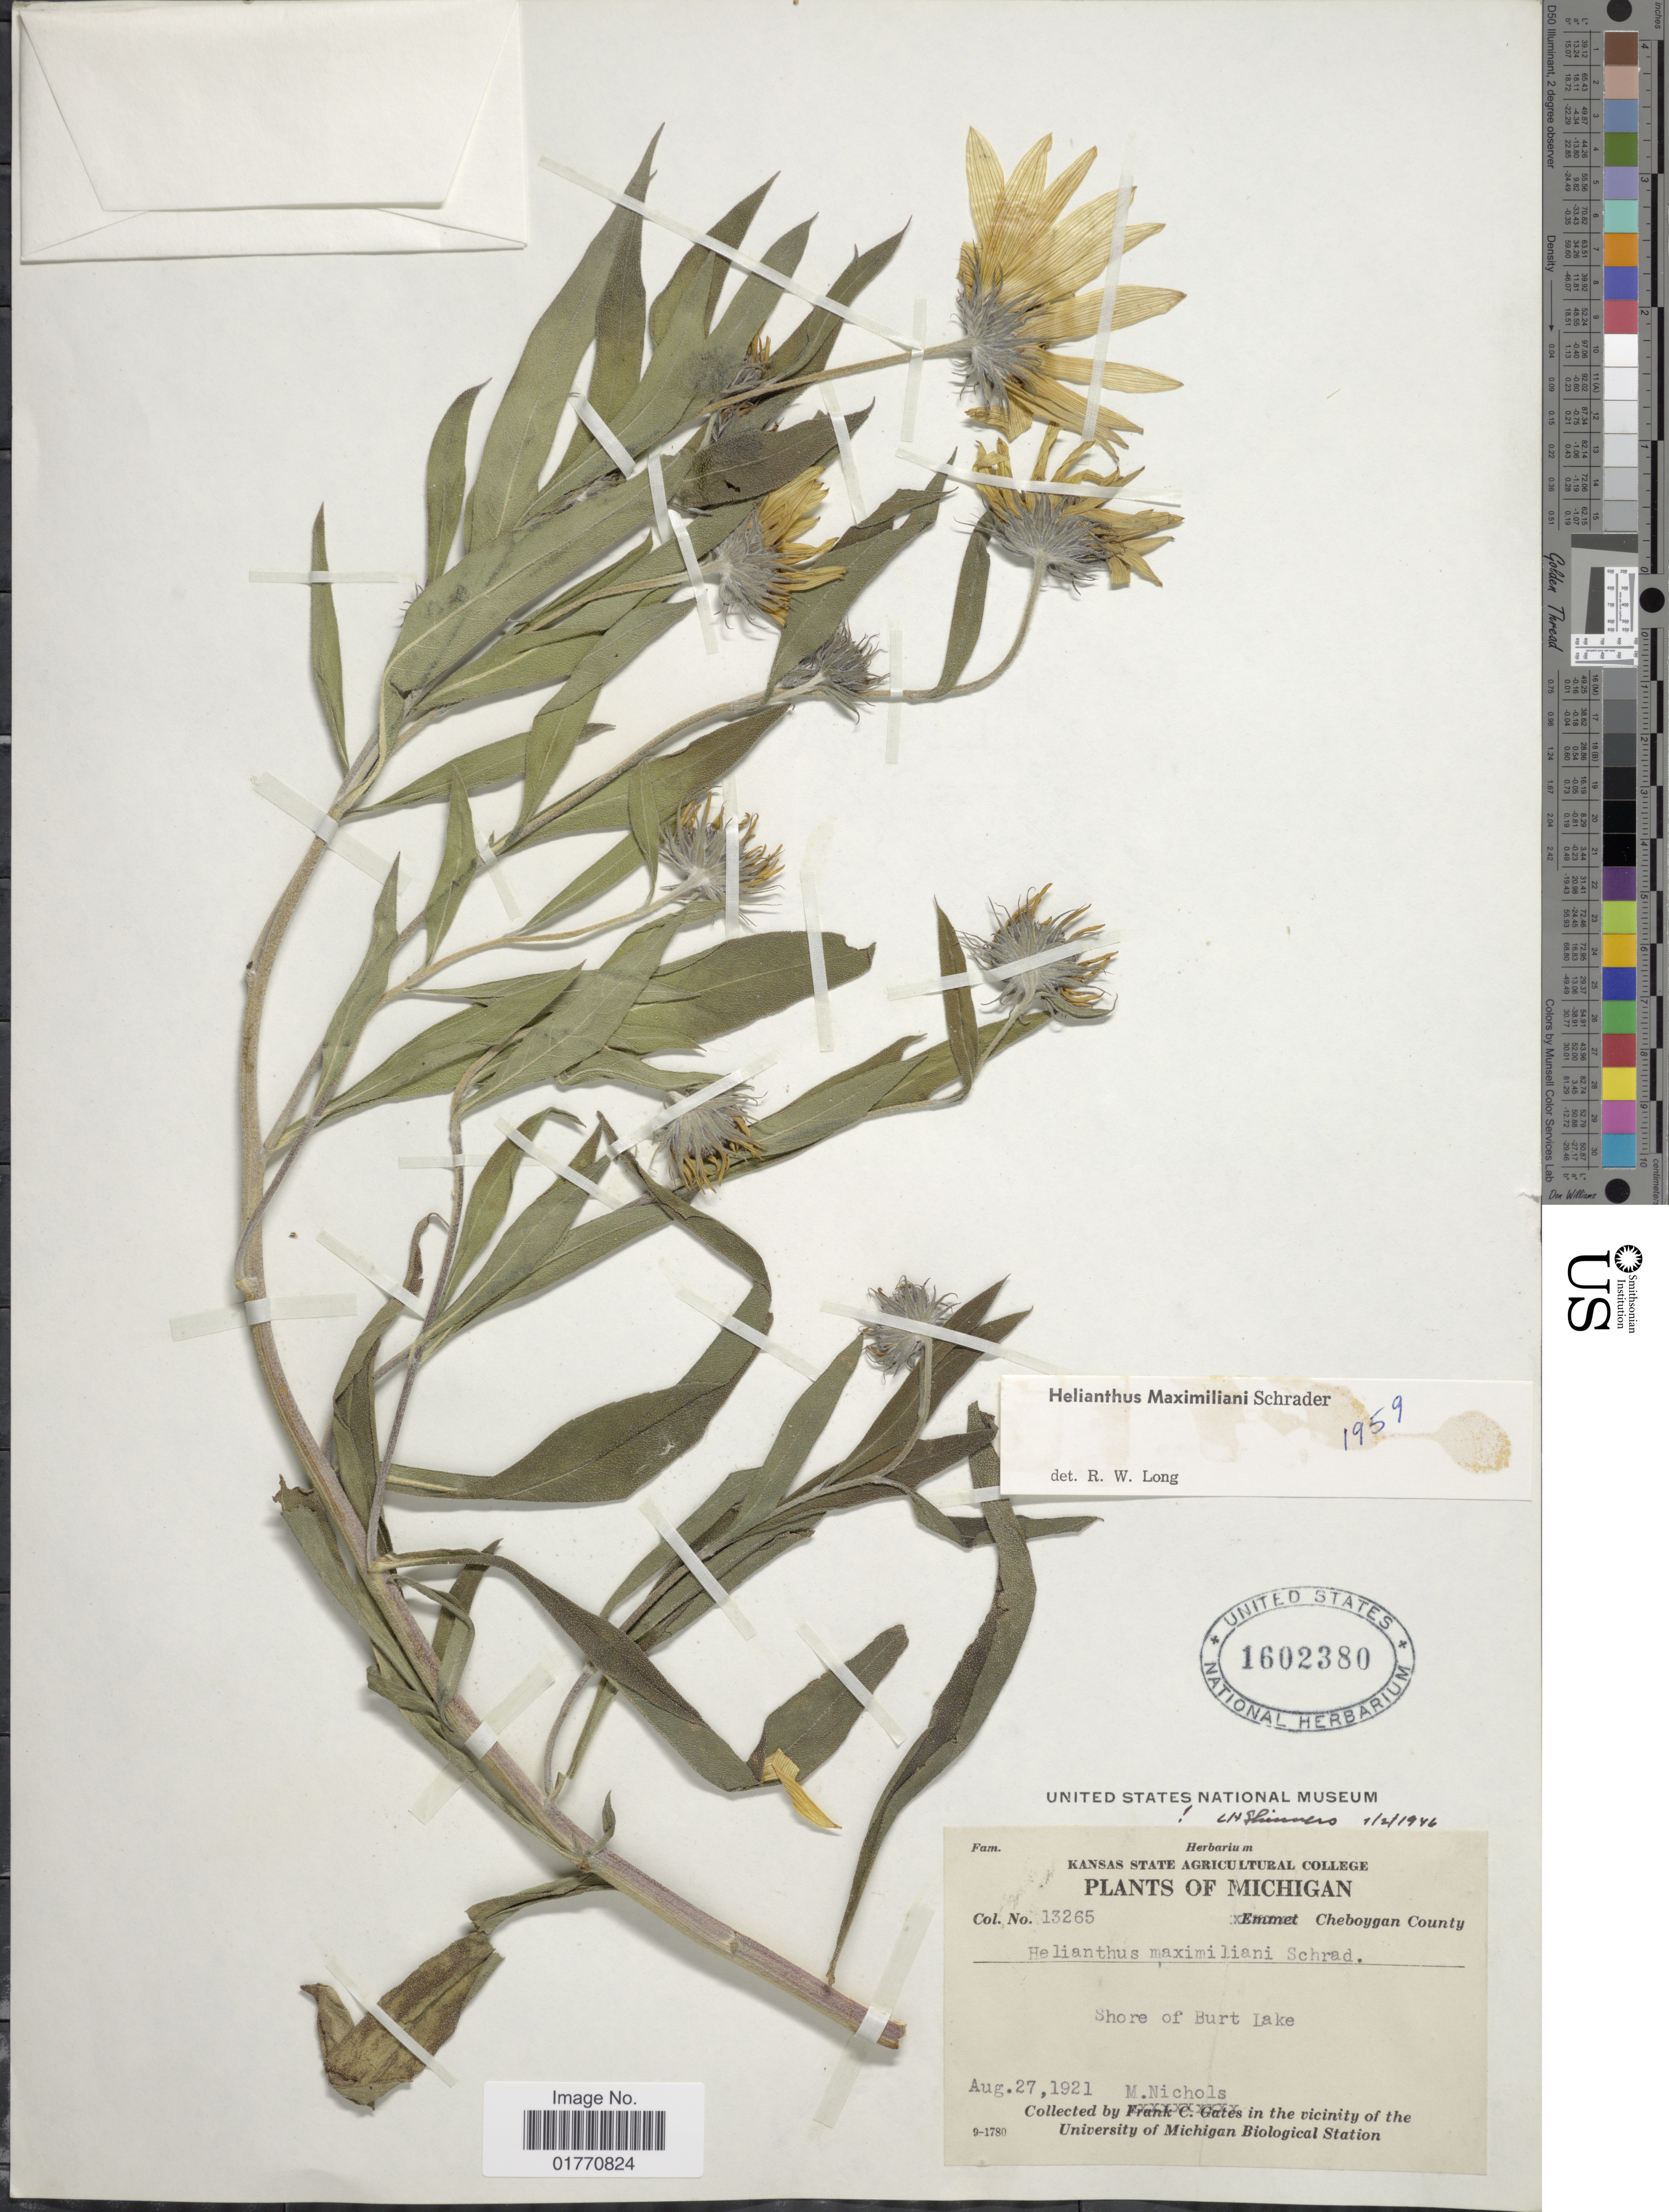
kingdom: Plantae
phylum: Tracheophyta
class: Magnoliopsida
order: Asterales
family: Asteraceae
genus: Helianthus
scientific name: Helianthus maximiliani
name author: Schrad.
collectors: M. Nichols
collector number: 13265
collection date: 1921-08-27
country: United States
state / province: Michigan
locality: Cheboygan County, Shore of Burt Lake.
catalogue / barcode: US 1602380